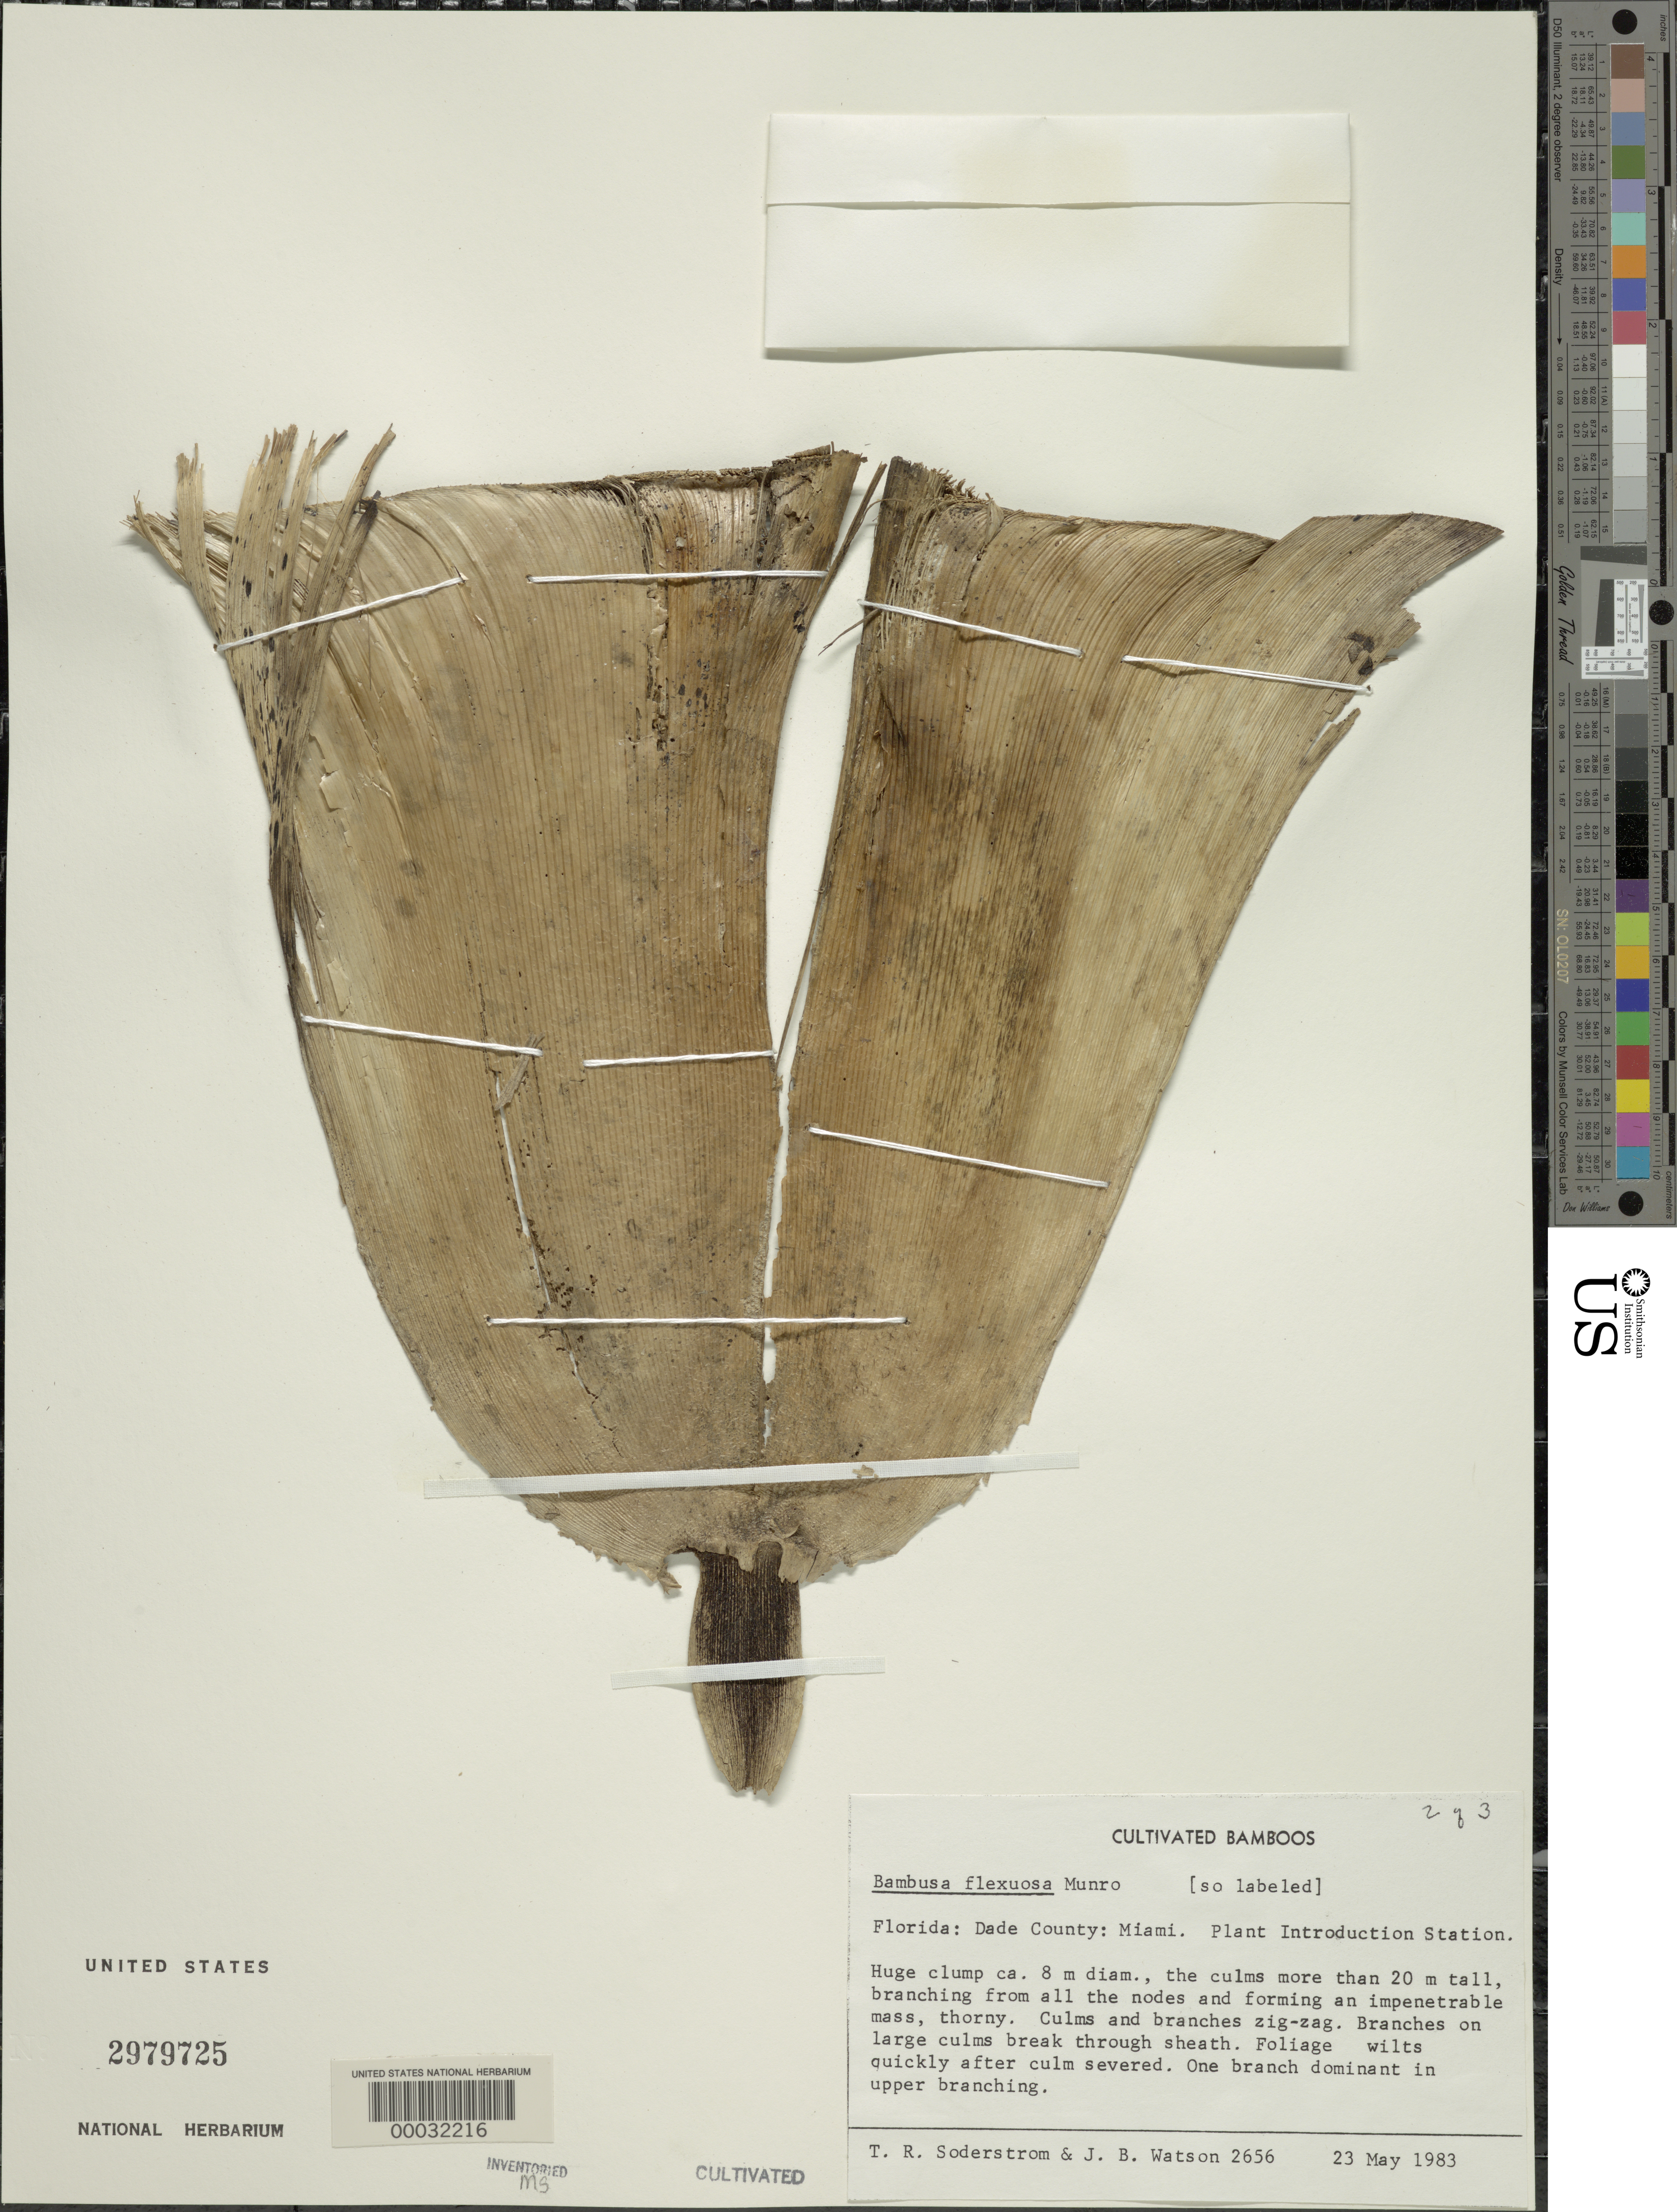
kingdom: Plantae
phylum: Tracheophyta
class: Liliopsida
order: Poales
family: Poaceae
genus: Bambusa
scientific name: Bambusa flexuosa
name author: Munro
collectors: T. R. Soderstrom & J. B. Watson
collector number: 2656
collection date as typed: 23 May 1983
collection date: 1983-05-23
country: United States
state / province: Florida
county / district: Dade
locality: Plant Introduction Station-Miami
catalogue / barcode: US 2979725